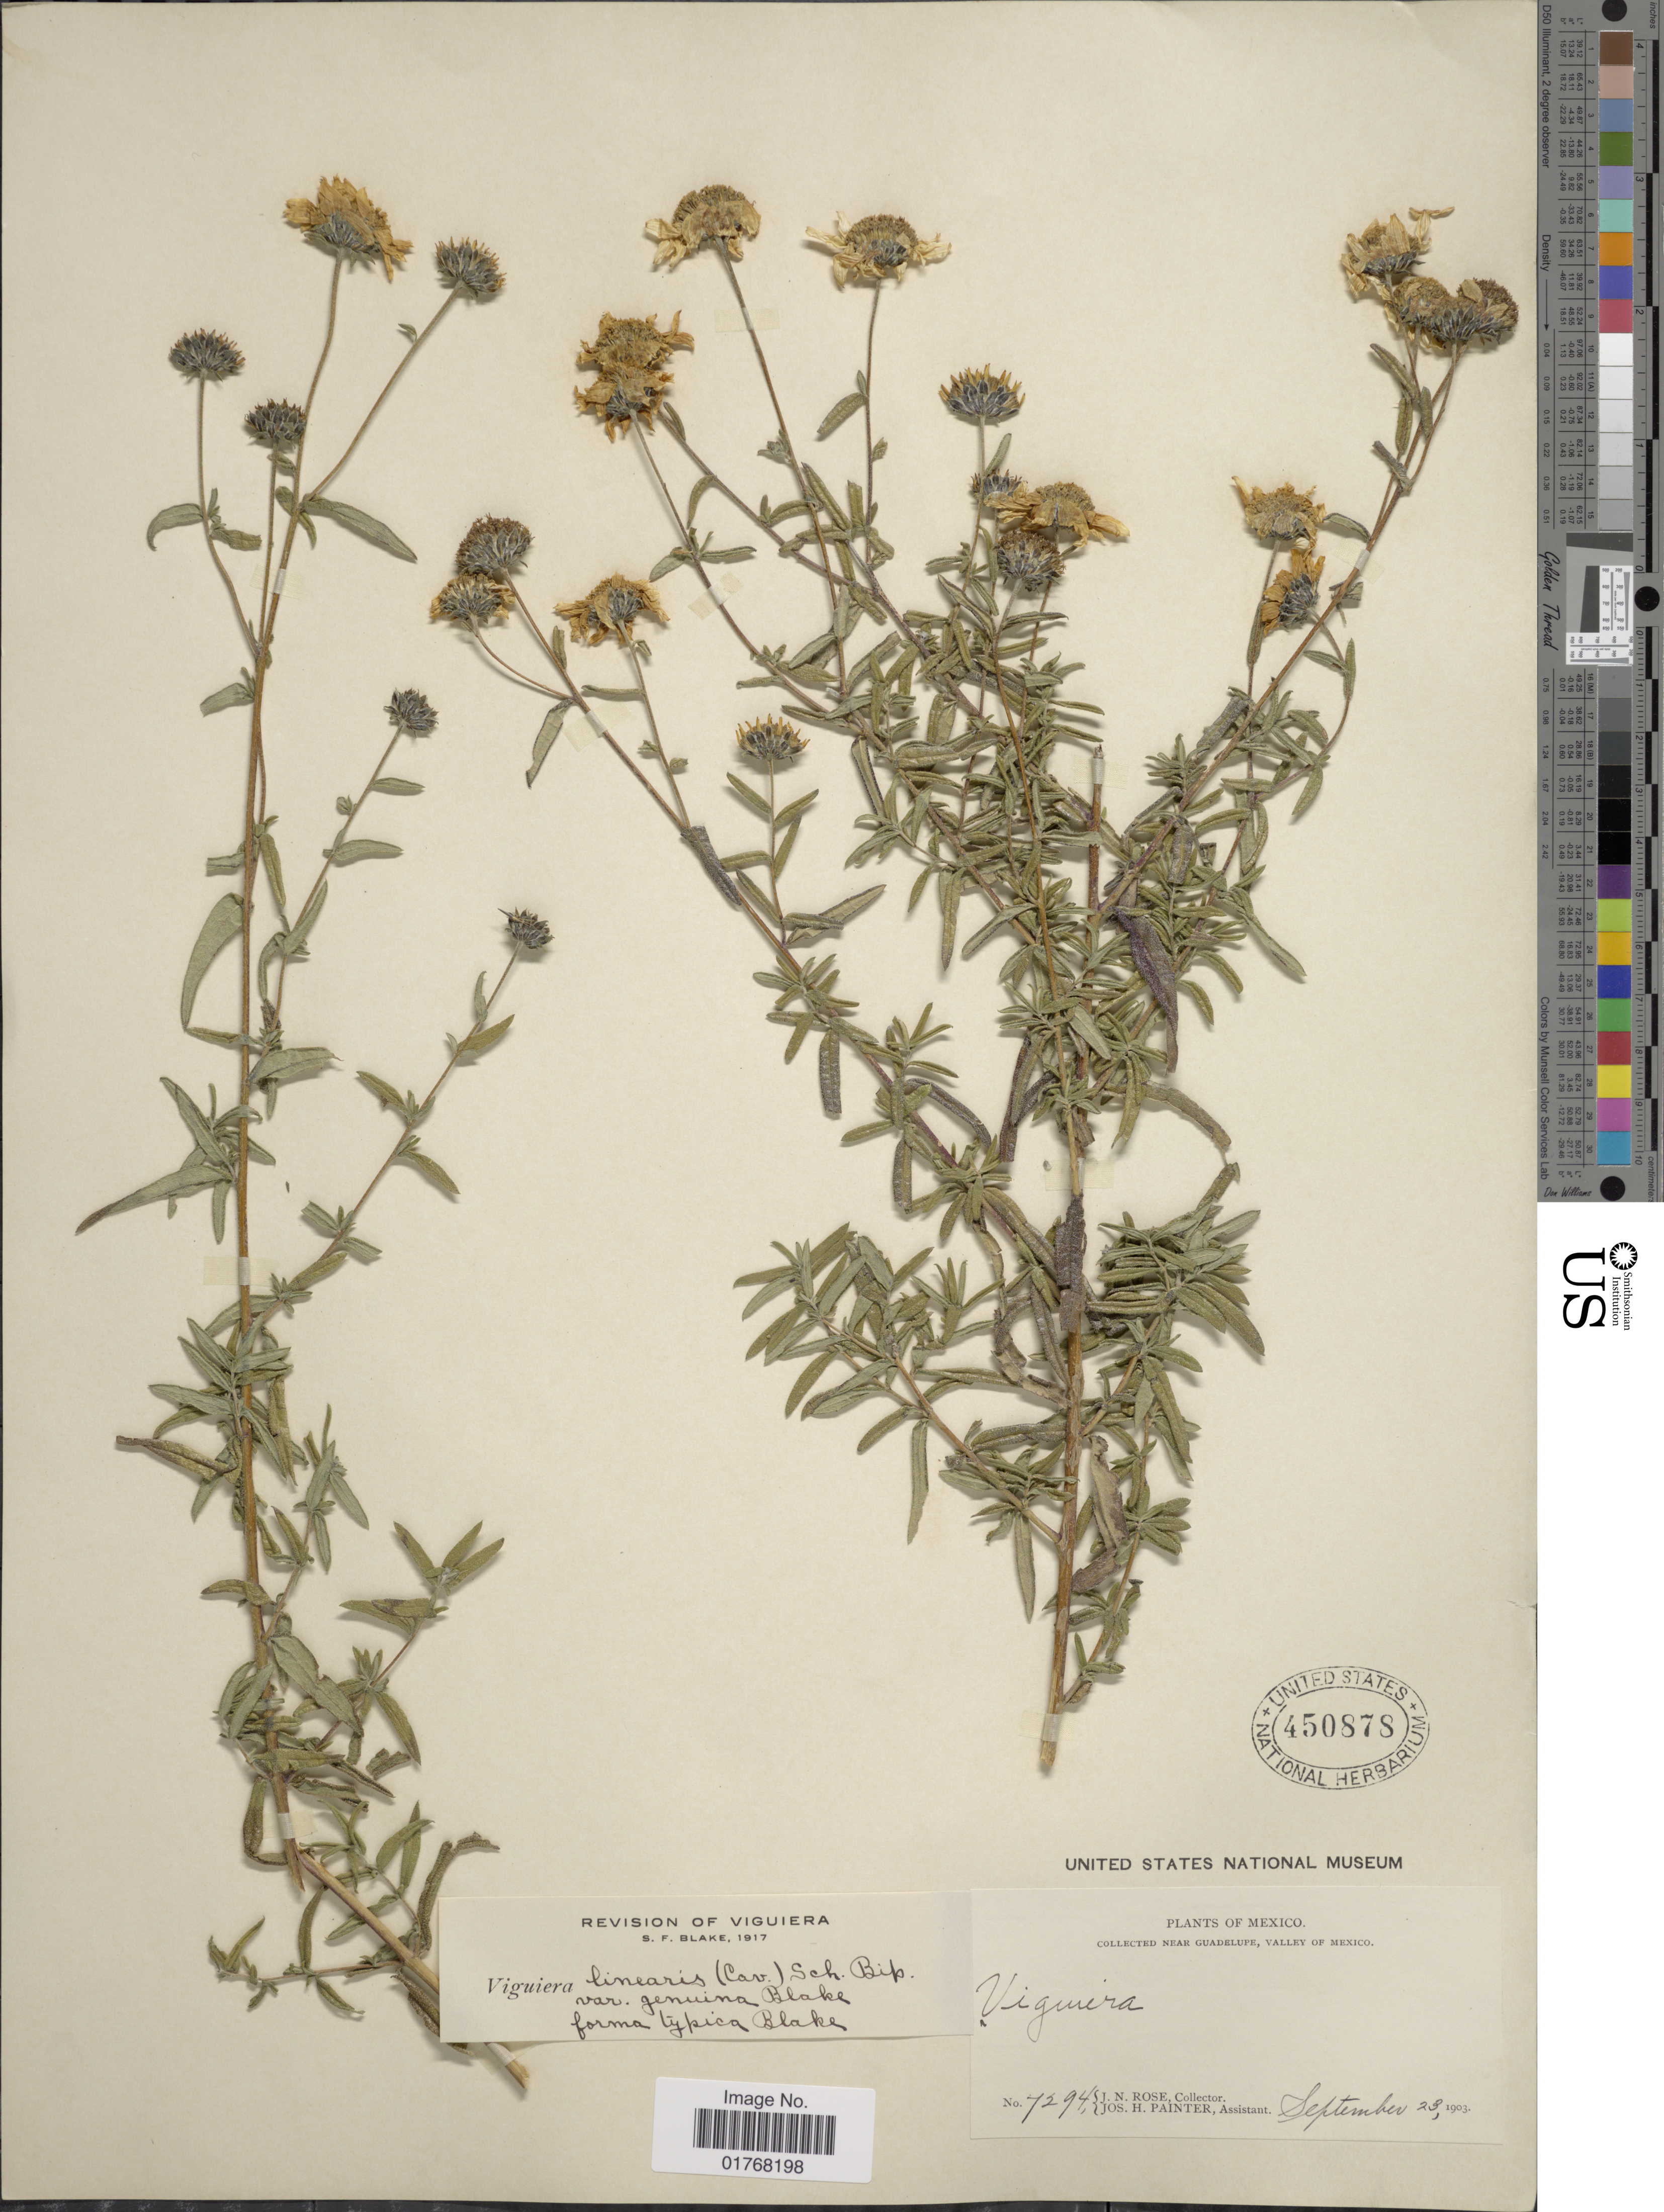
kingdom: Plantae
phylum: Tracheophyta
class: Magnoliopsida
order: Asterales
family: Asteraceae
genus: Viguiera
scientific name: Viguiera linearis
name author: (Cav.) Sch. Bip.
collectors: J. N. Rose & J. H. Painter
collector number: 7294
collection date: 1903-09-23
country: Mexico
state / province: Baja California Sur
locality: Near Guadelupe, Valley of Mexico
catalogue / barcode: US 450878